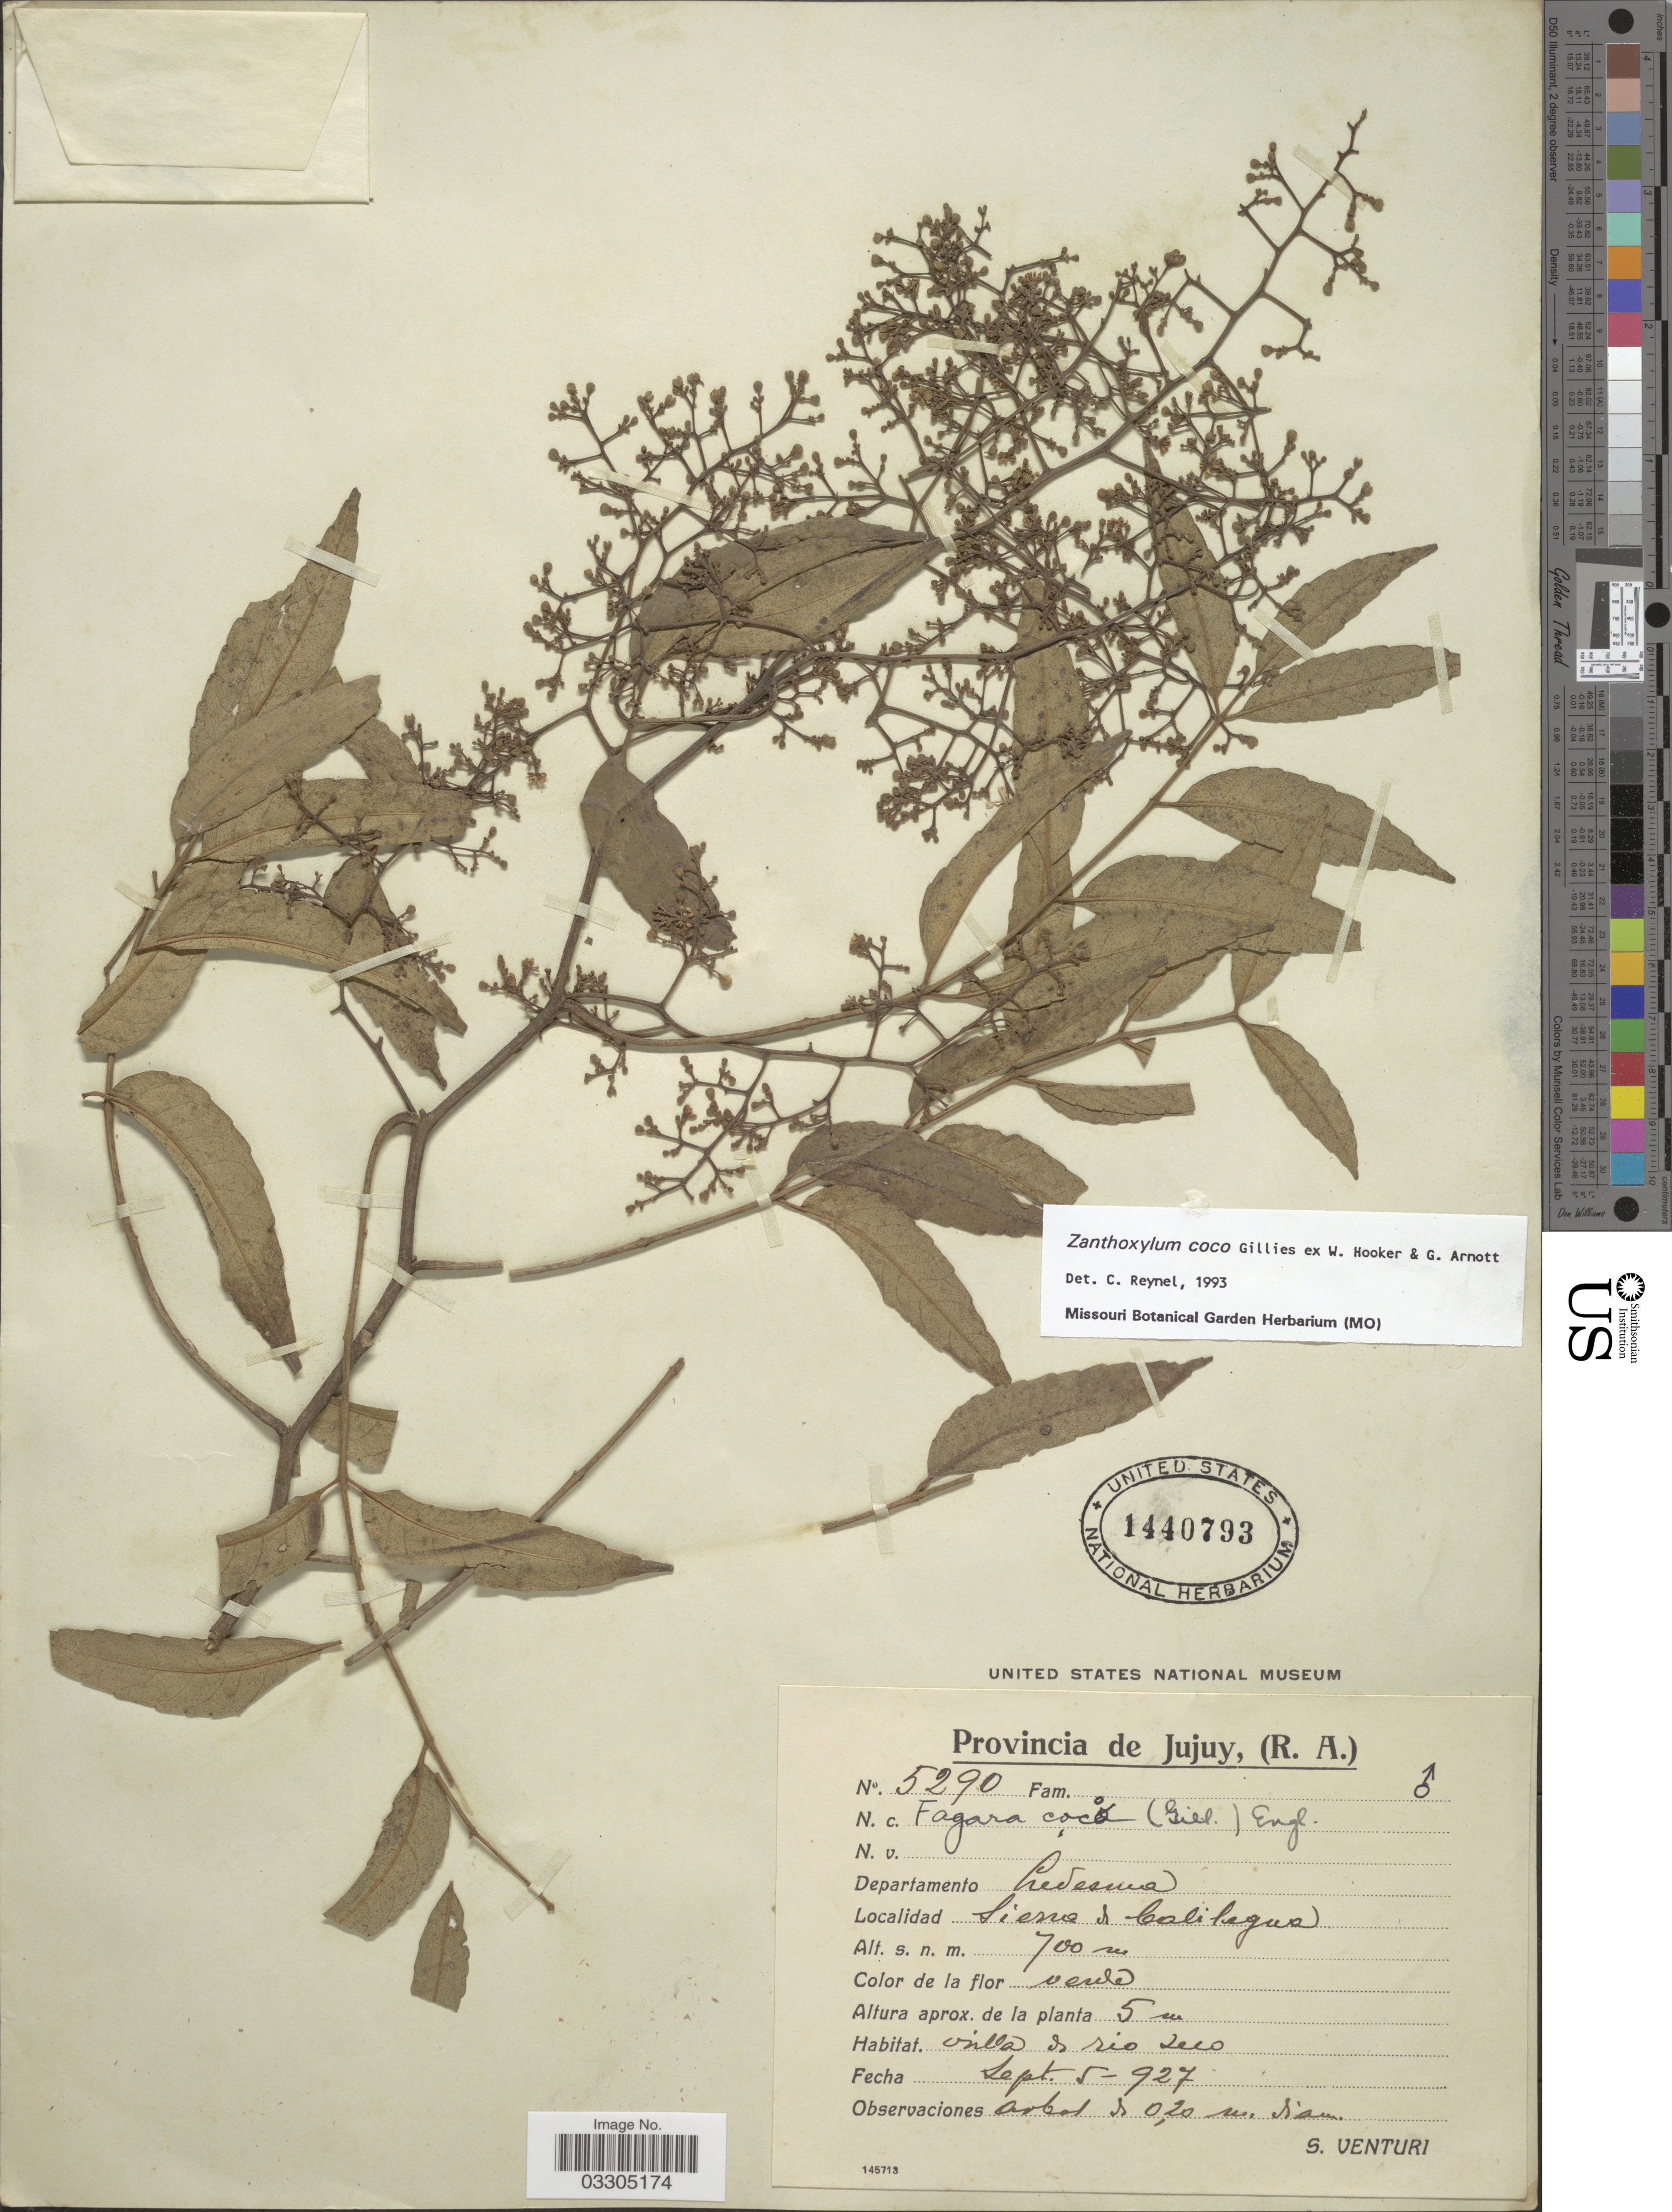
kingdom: Plantae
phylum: Tracheophyta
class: Magnoliopsida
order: Sapindales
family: Rutaceae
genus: Zanthoxylum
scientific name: Zanthoxylum coco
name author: Hook. & Arn.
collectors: S. Venturi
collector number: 5290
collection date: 1927-09-05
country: Argentina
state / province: Jujuy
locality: Departamento Ledesma, Sierra de Calilegua.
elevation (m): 700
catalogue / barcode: US 1440793